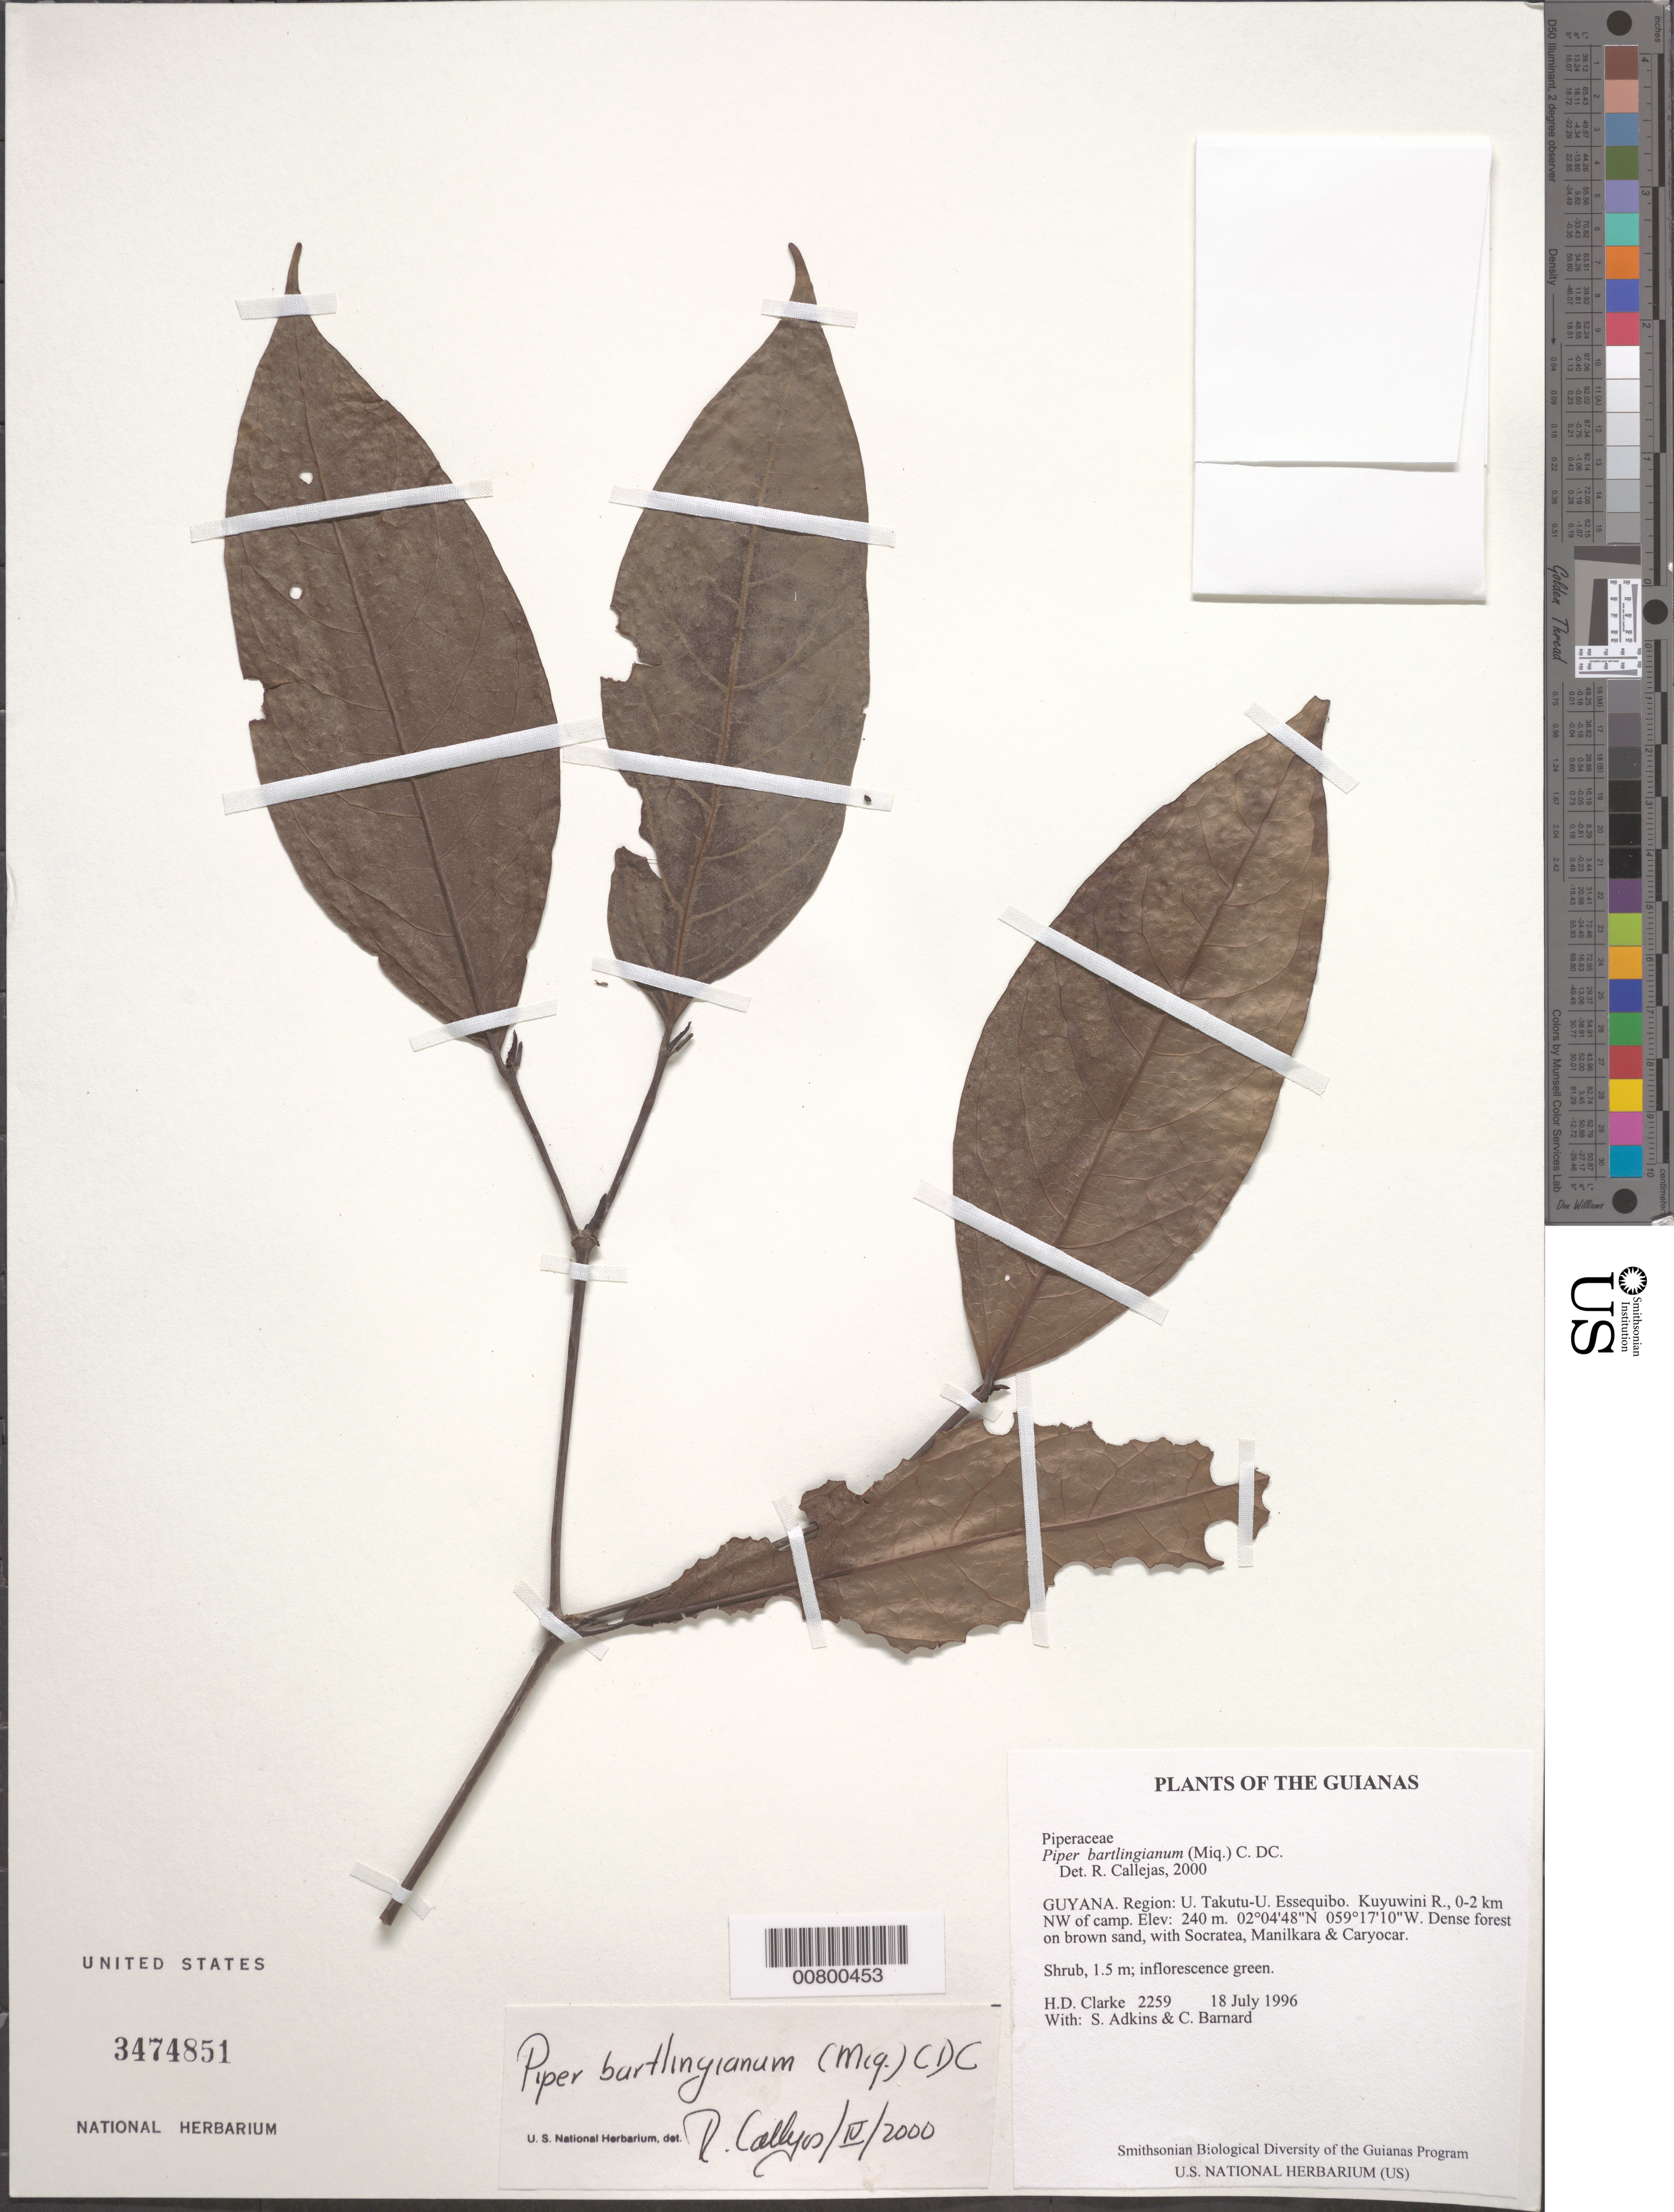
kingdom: Plantae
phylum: Tracheophyta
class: Magnoliopsida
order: Piperales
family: Piperaceae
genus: Piper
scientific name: Piper bartlingianum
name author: (Miq.) C. DC.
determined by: Callejas, Ricardo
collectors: H. D. Clarke, S. Adkins & C. Bernard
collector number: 2259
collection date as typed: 18 July 1996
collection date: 1996-07-18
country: Guyana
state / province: U. Takutu-U. Essequibo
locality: Kuyuwini R., 0-2 km NW of camp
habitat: Dense forest on brown sand, with Socratea, Manilkara & Caryocar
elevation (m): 240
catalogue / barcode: US 3474851